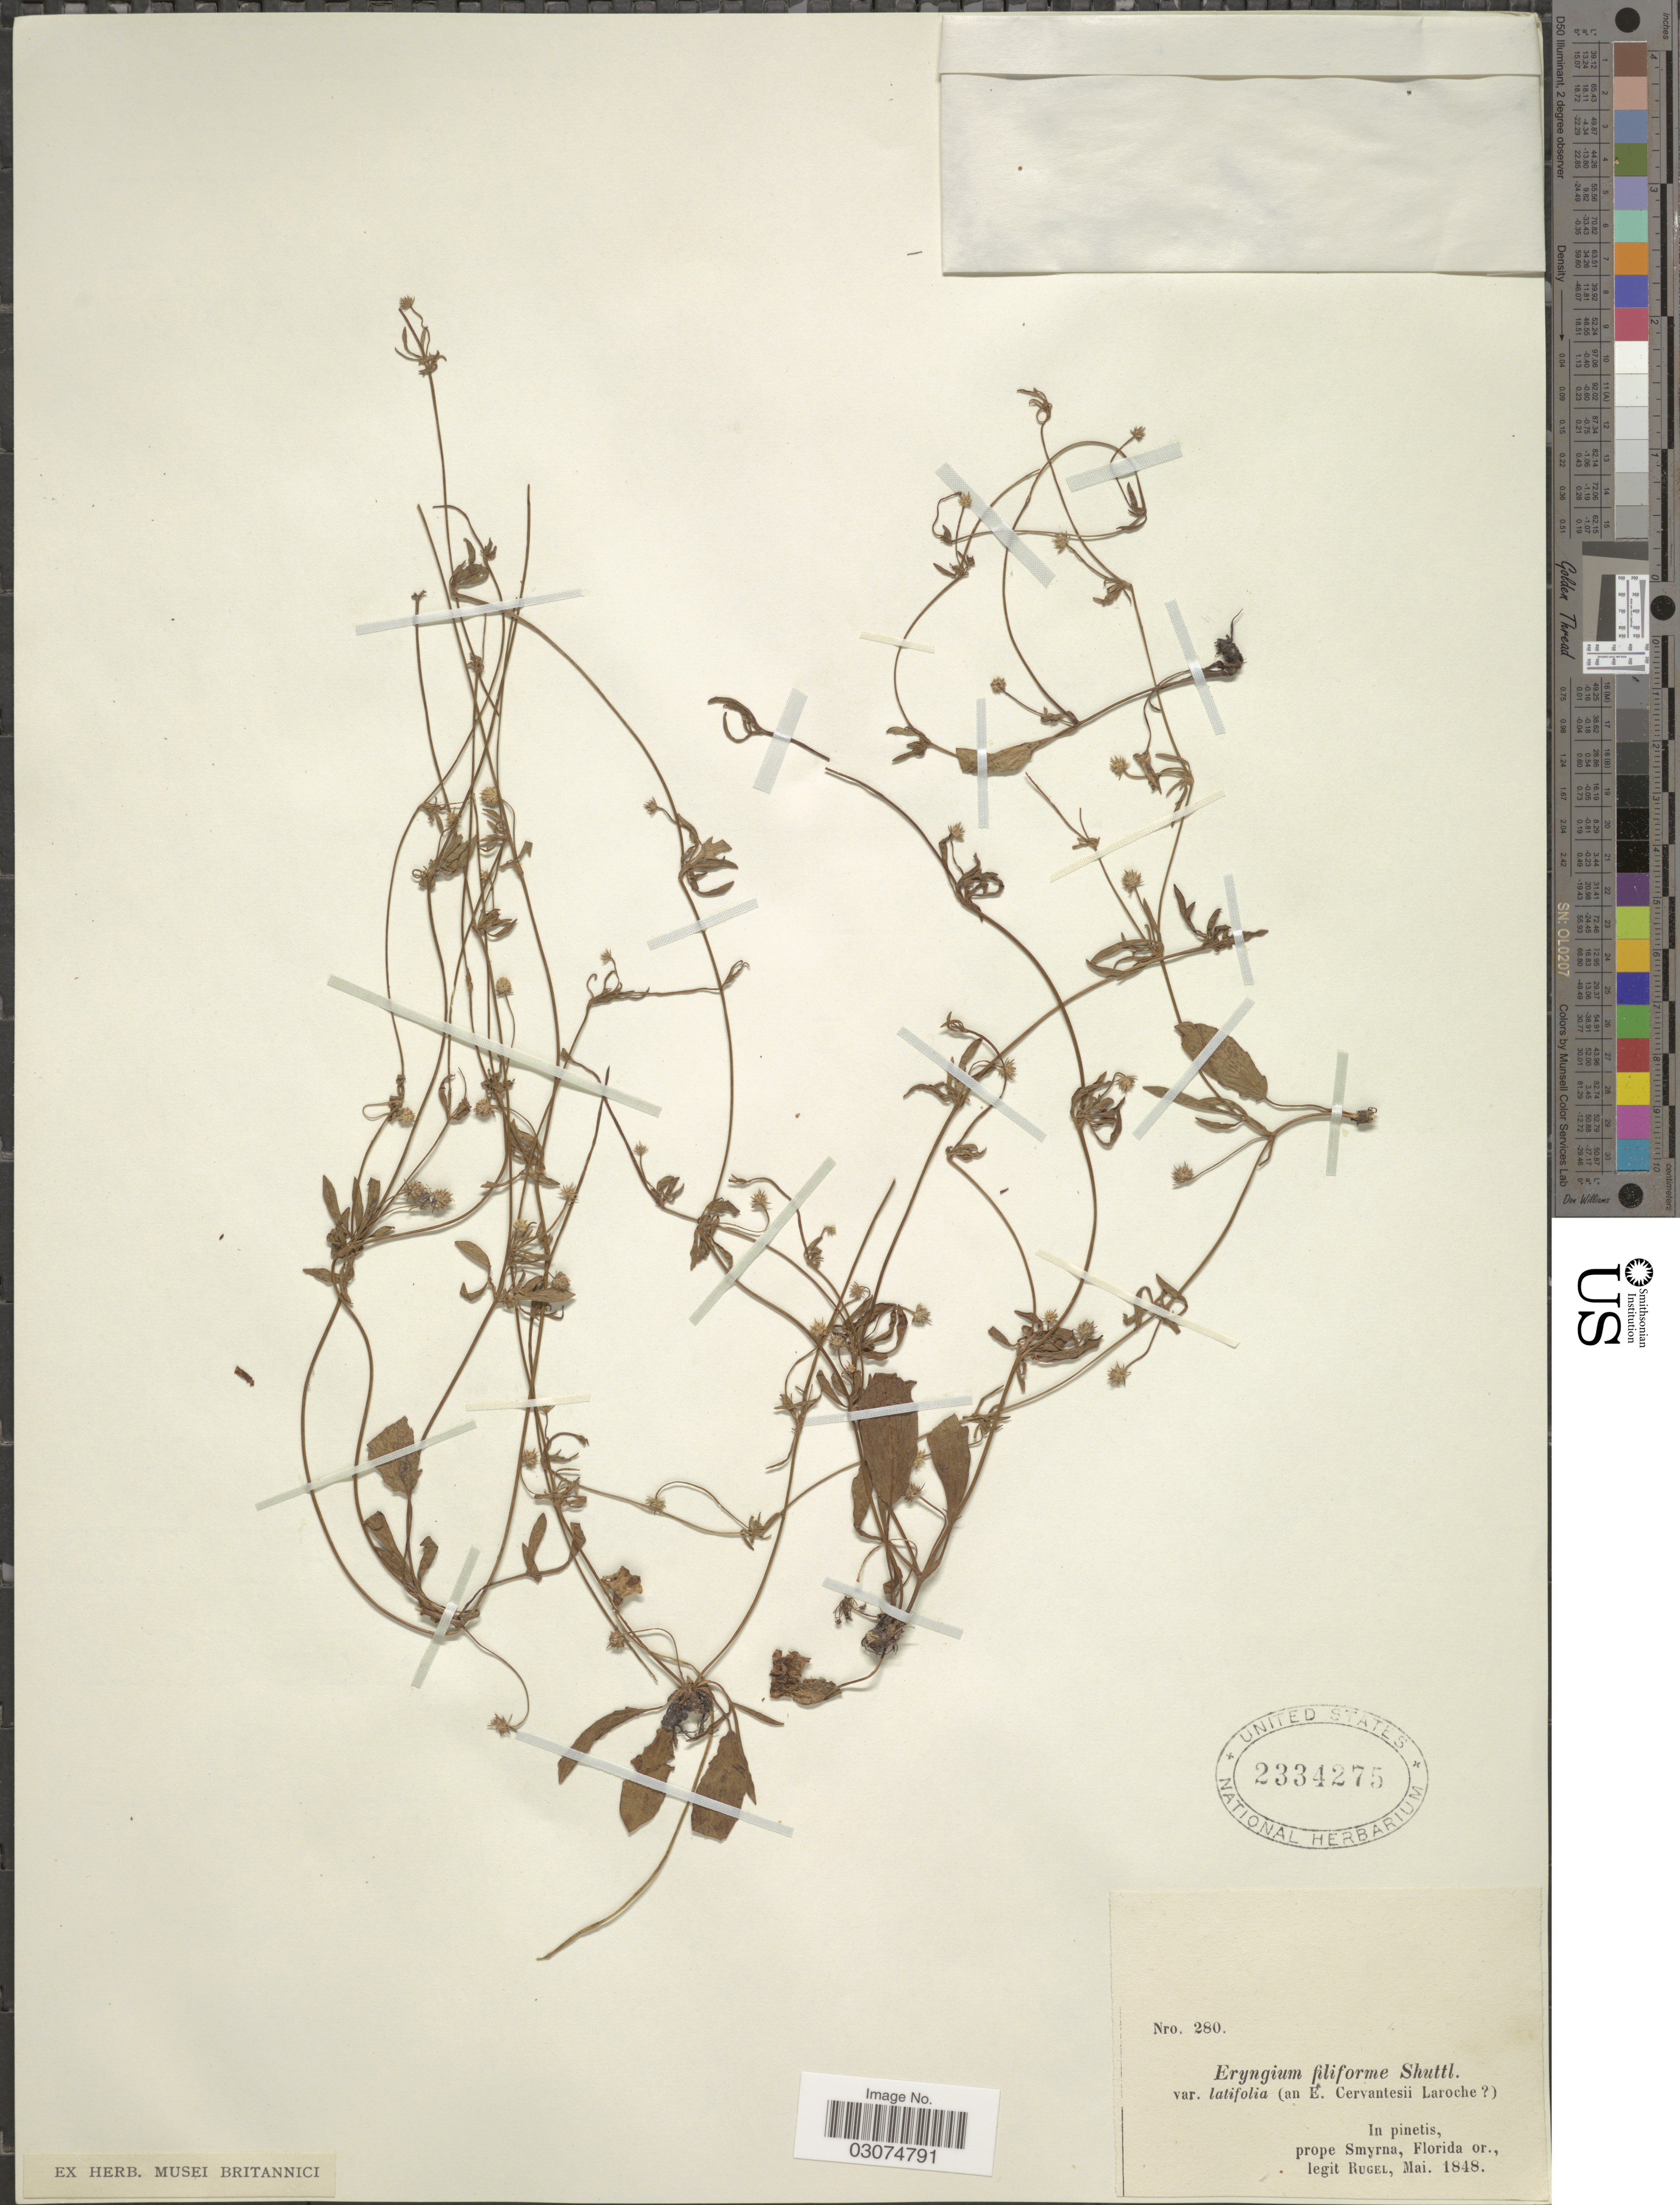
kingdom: Plantae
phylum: Tracheophyta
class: Magnoliopsida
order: Apiales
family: Apiaceae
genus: Eryngium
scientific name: Eryngium baldwinii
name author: Spreng.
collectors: Rugel, --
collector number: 280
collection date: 1848-05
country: United States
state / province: Florida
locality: In pinetis, prope Smyrna, Florida or.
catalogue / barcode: US 2334275